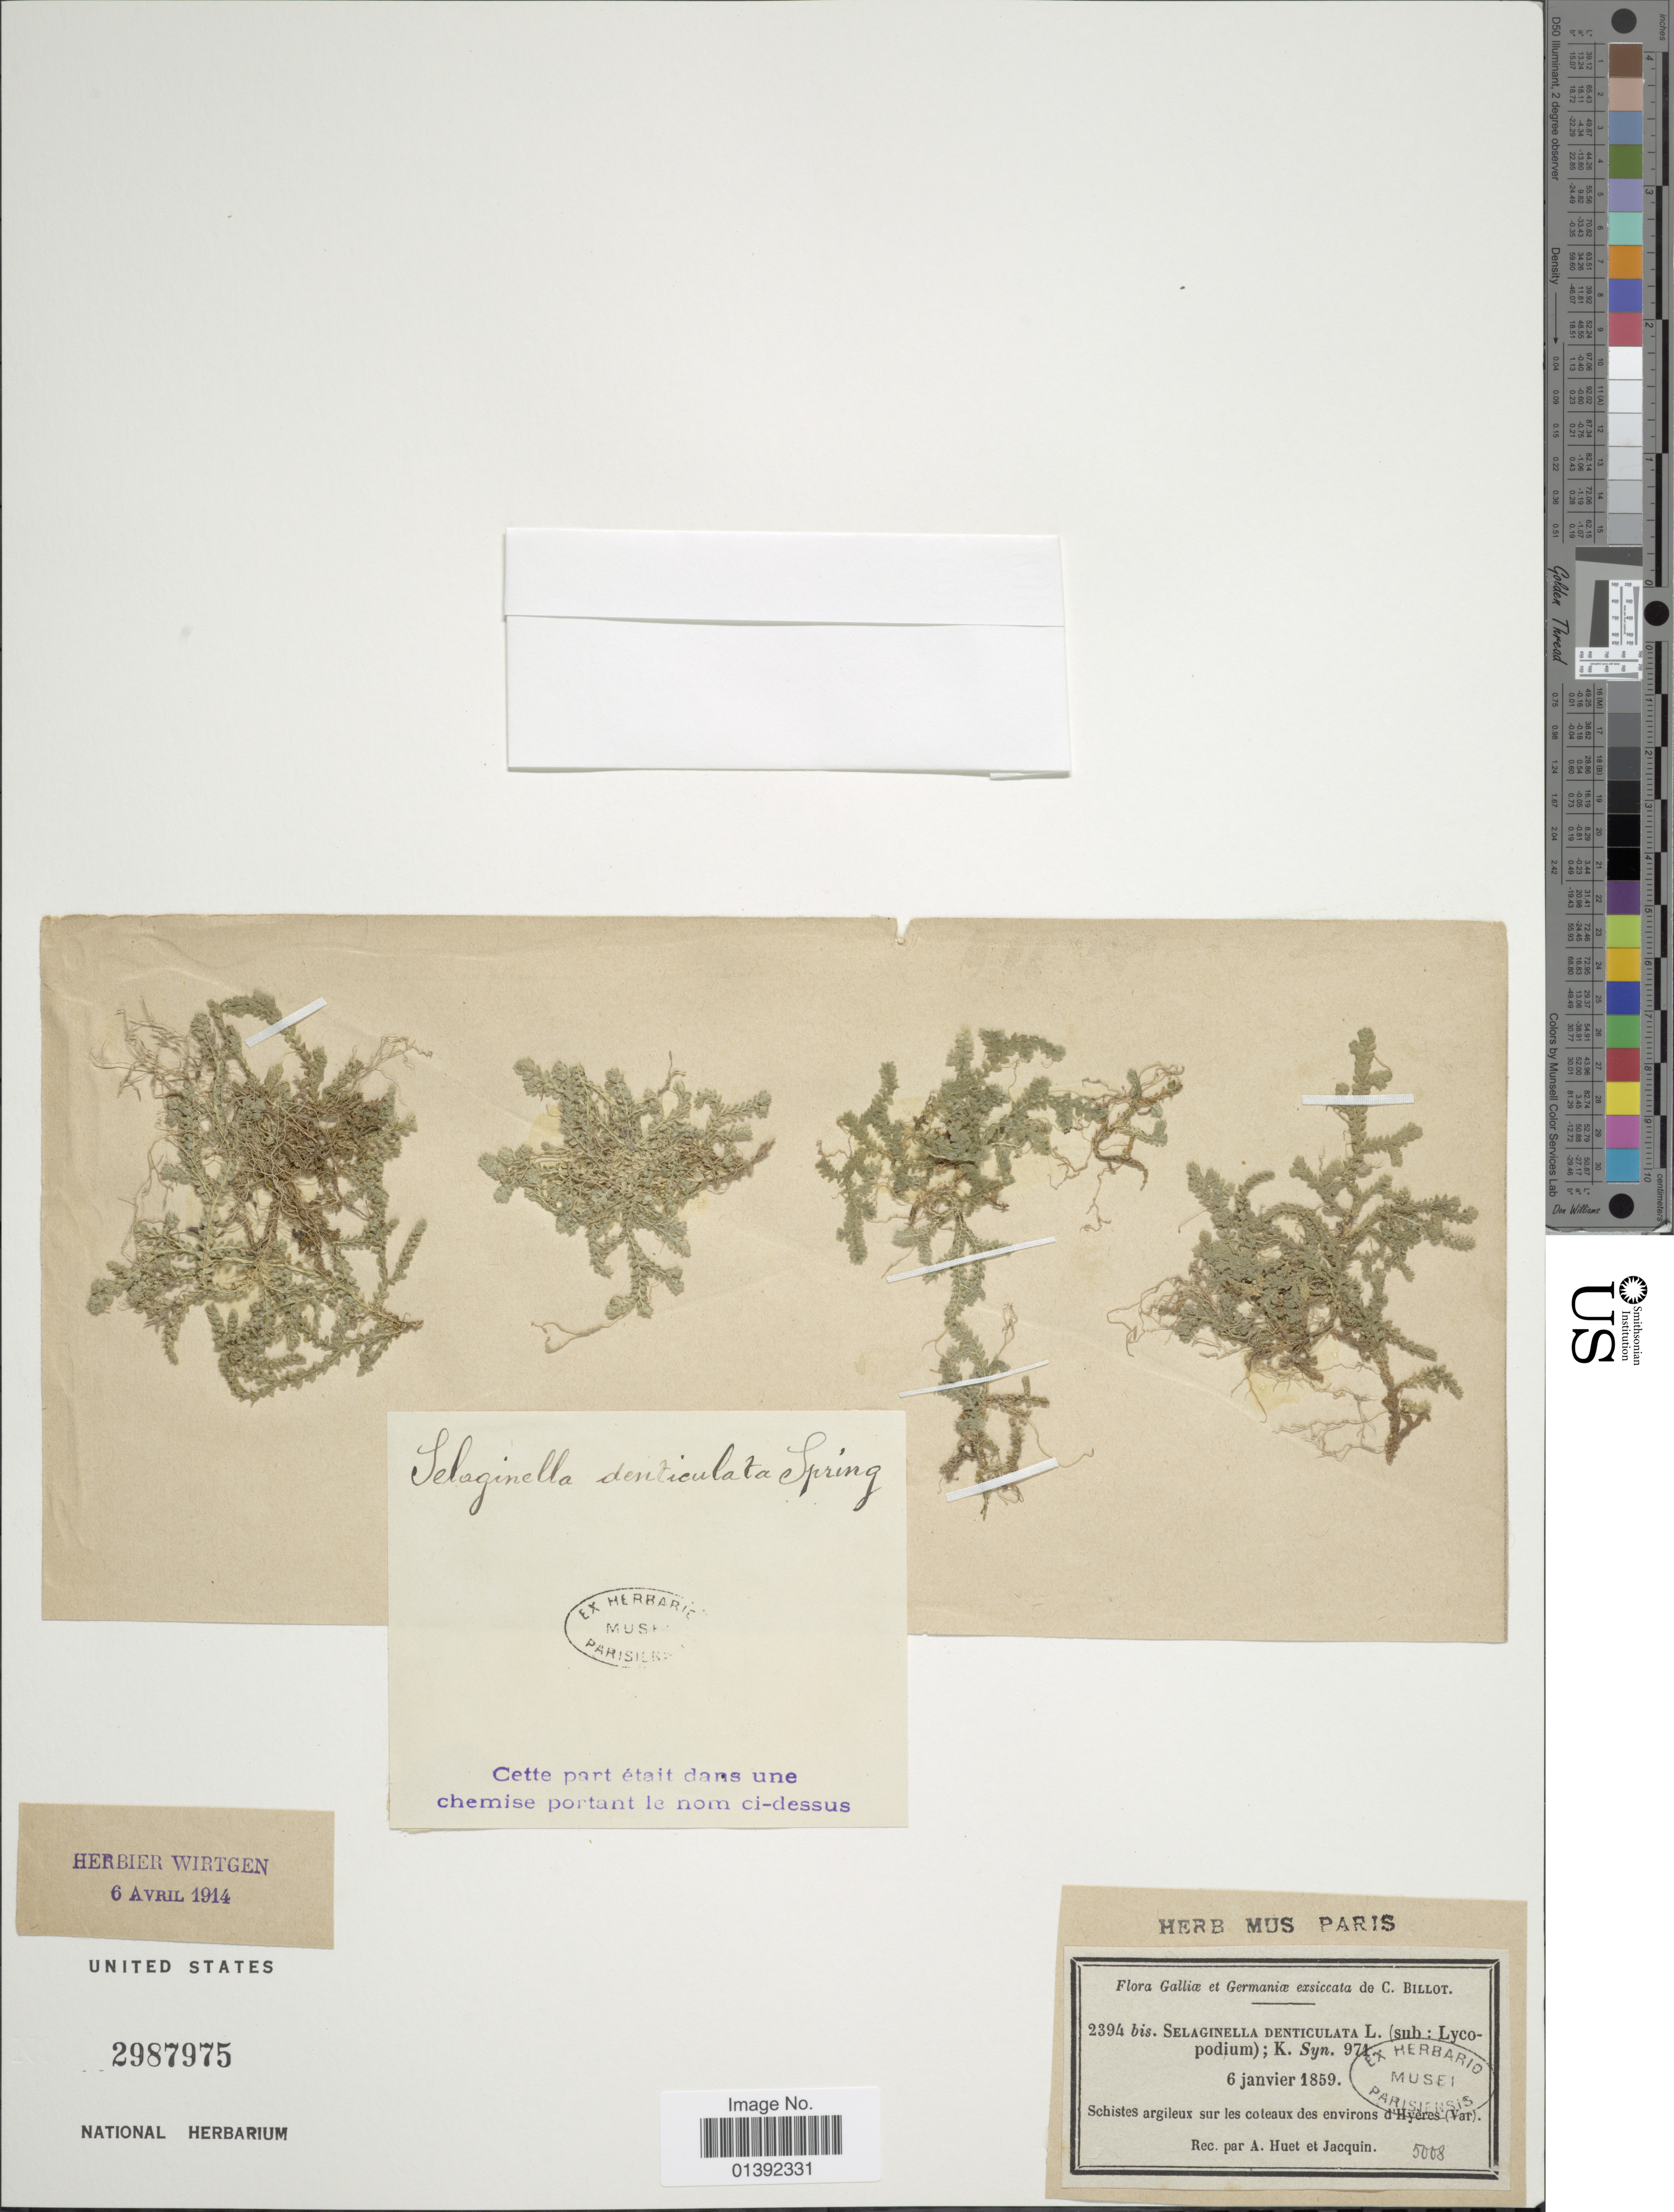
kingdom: Plantae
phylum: Tracheophyta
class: Lycopodiopsida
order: Selaginellales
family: Selaginellaceae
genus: Selaginella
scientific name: Selaginella denticulata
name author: (L.) Spring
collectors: A. Huet & Jacquin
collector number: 2394 bis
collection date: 1859-01-06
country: France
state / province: Provence-Alpes-Côte d'Azur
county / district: Var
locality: Galliæ et Germaniæ, environs d'Hyeres (Var)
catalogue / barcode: US 2987975